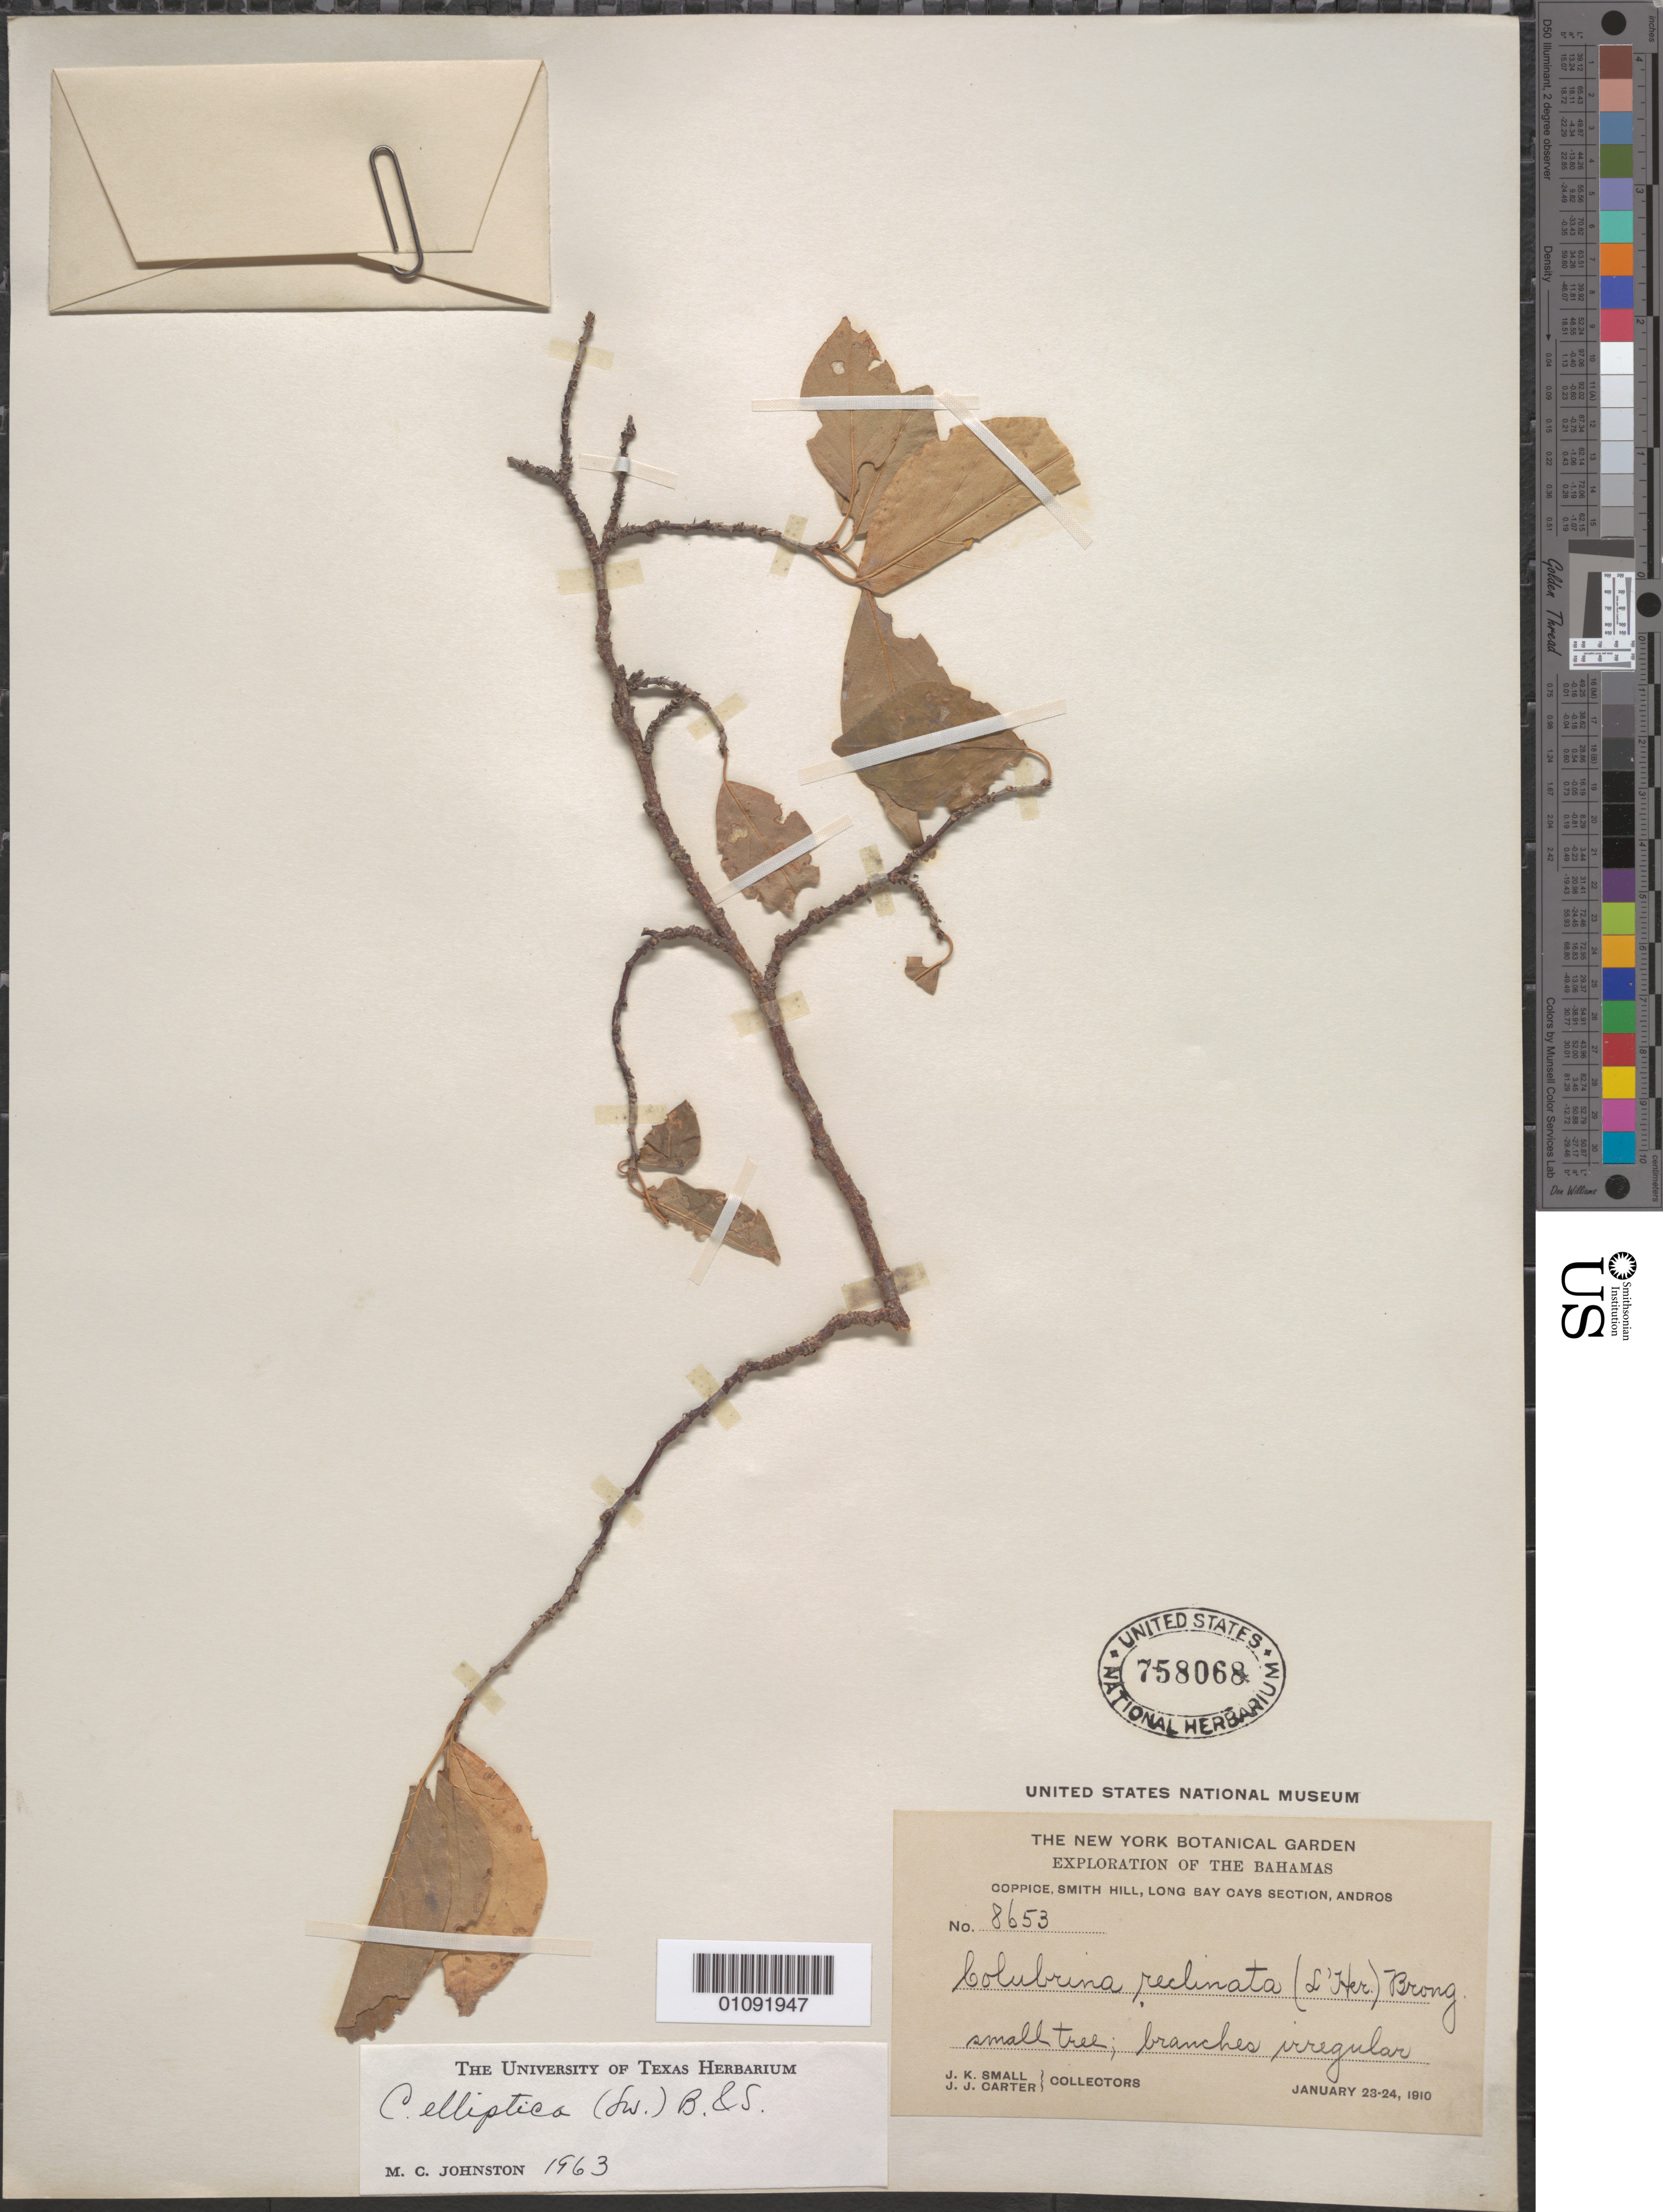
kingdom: Plantae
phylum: Tracheophyta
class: Magnoliopsida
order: Rosales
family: Rhamnaceae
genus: Colubrina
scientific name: Colubrina elliptica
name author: (Sw.) Brizicky & W.L. Stern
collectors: J. K. Small & J. J. Carter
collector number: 8653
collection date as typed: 23 Jan 1910 and 24 Jan 1910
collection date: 1910-01-23,1910-01-24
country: Bahamas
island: Andros I.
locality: Coppice, Smith Hill, Long Bay Cays Section, Andros.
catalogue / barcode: US 758068